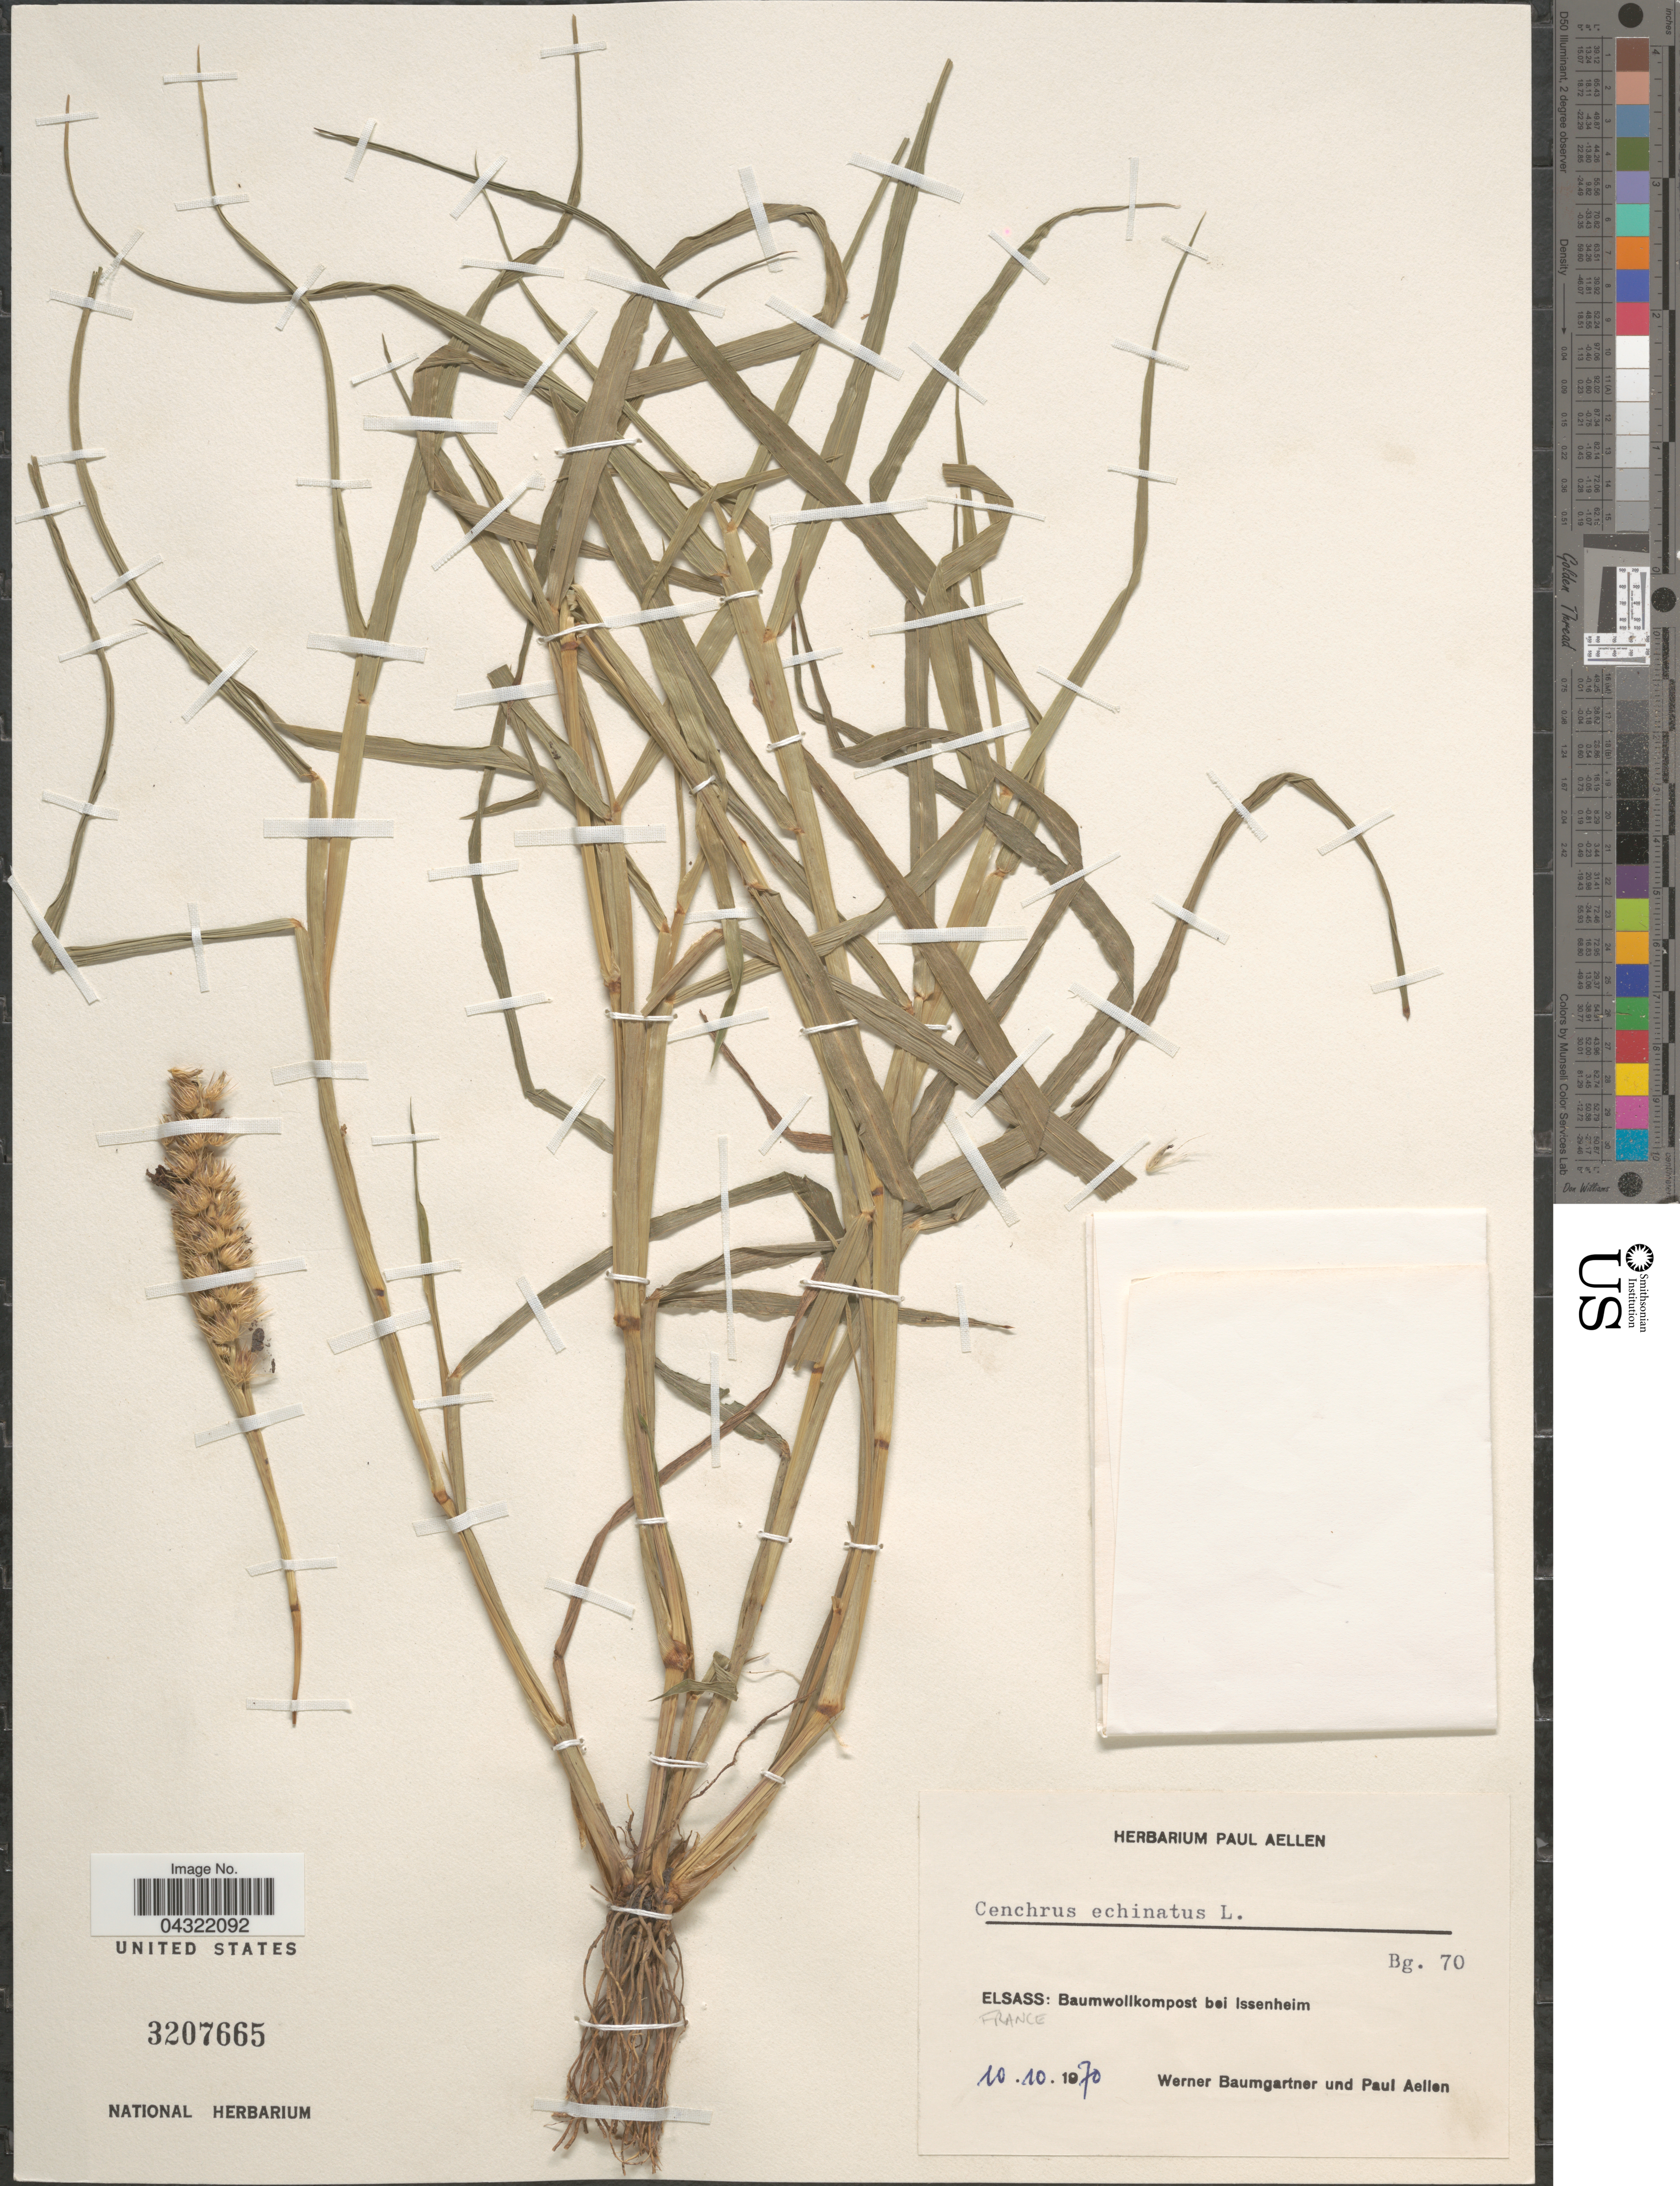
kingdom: Plantae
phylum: Tracheophyta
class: Liliopsida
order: Poales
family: Poaceae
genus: Cenchrus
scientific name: Cenchrus echinatus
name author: L.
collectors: W. Baumgartner & P. Aellen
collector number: BG.70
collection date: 1970-10-10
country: France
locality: Elsas: Baumwollkompost bei Issenheim.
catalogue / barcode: US 3207665